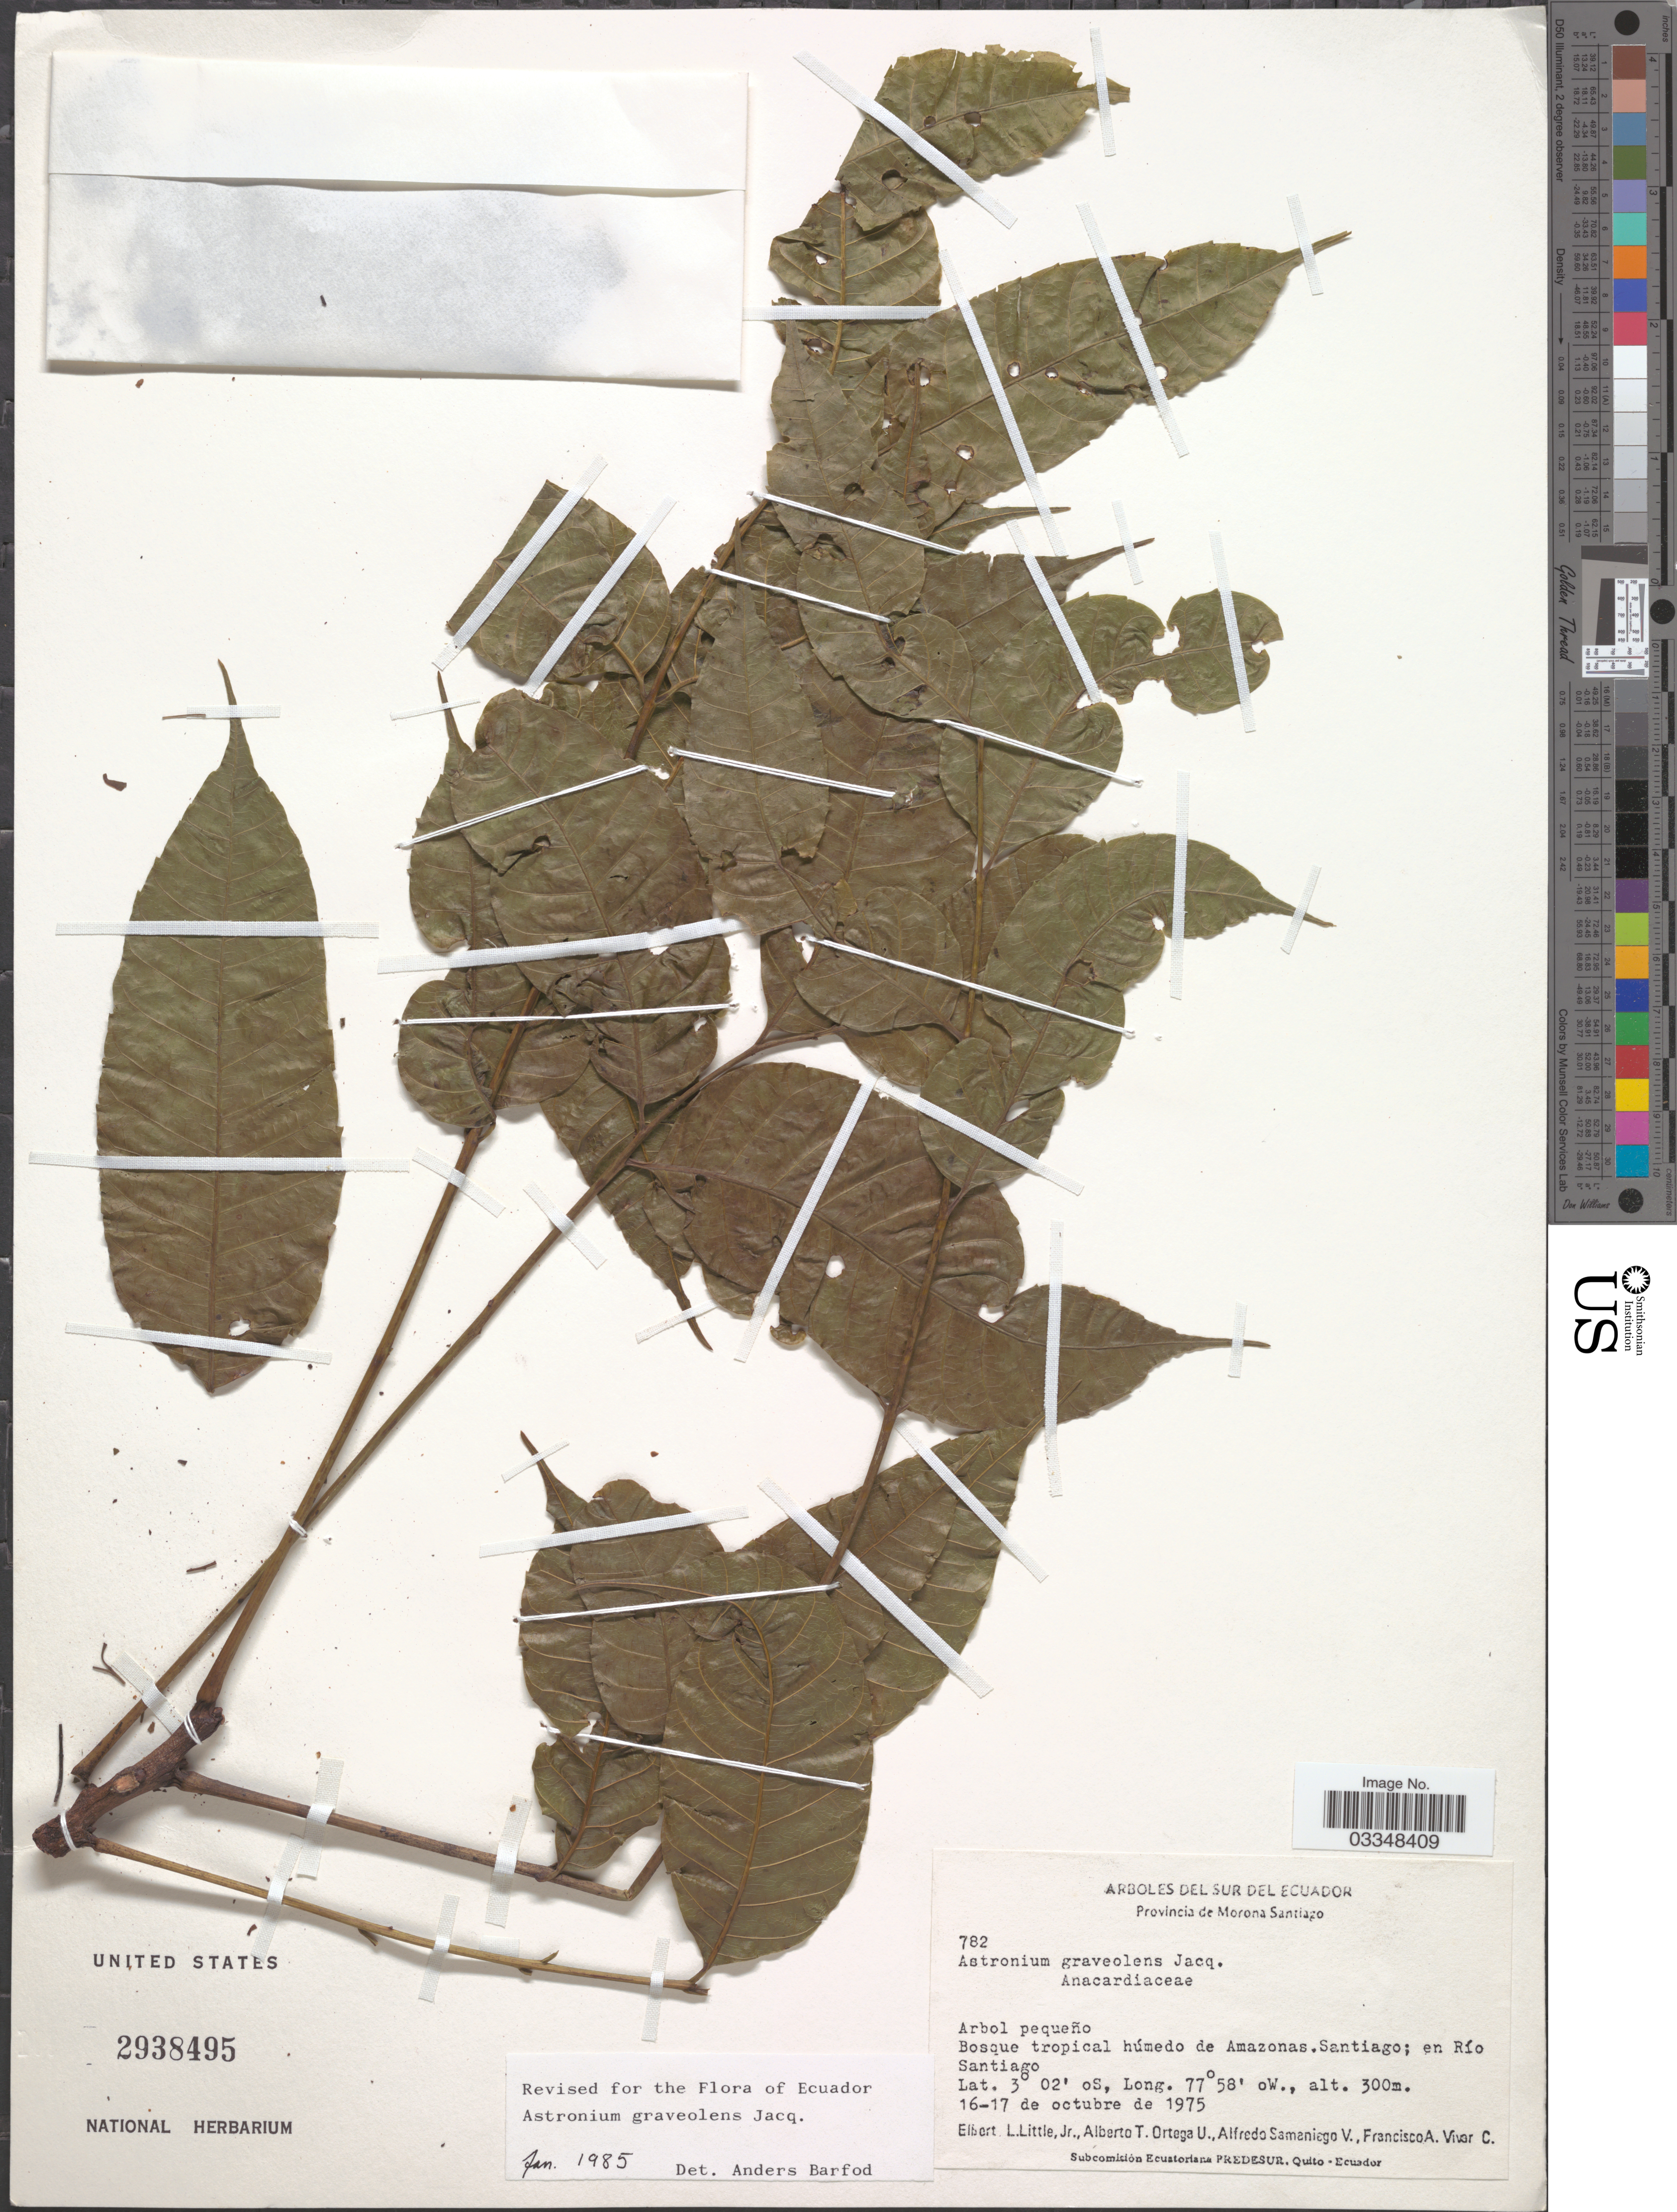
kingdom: Plantae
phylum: Tracheophyta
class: Magnoliopsida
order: Sapindales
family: Anacardiaceae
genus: Astronium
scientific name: Astronium graveolens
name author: Jacq.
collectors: E. L. Little, A. T. Ortega U., A. Samaniego & F. A. Vivar C.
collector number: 782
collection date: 1975-10-16/1975-10-17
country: Ecuador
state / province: Morona-Santiago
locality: Sur del Ecuador. Provincia de Morona Santiago. Bosque tropical húmedo de Amazonas. Santiago; en Río Santiago.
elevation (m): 300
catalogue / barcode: US 2938495